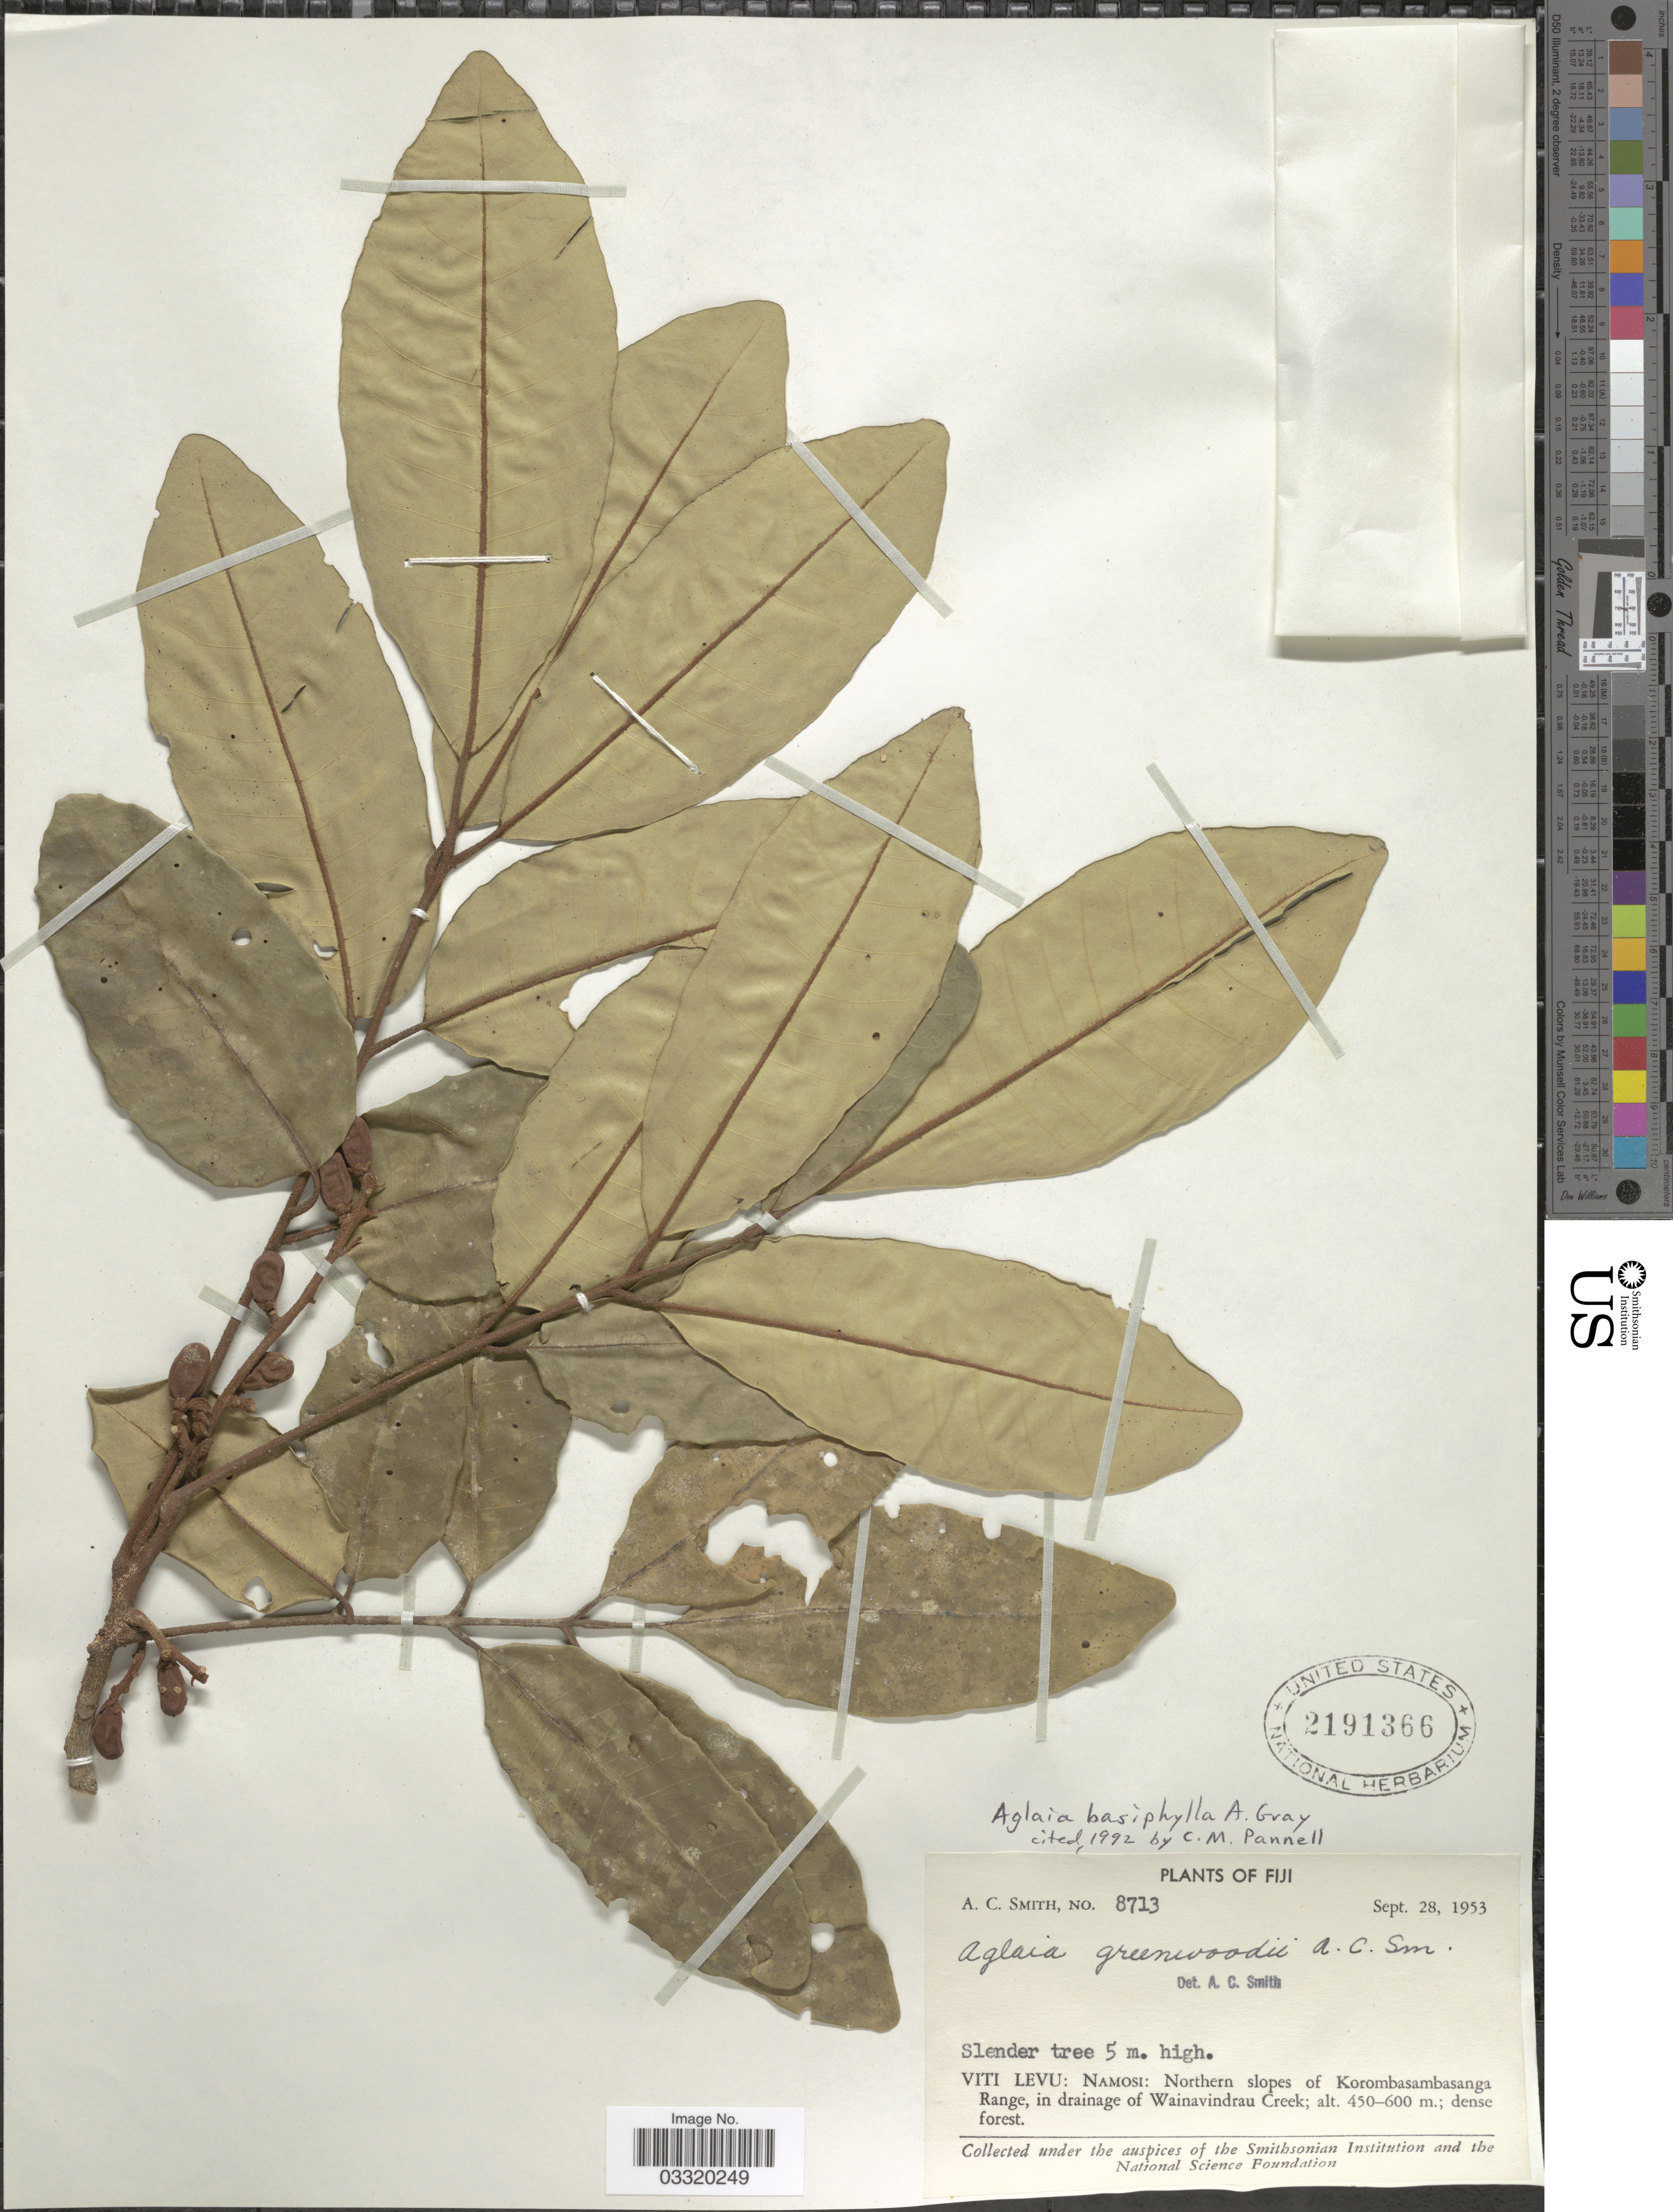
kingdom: Plantae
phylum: Tracheophyta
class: Magnoliopsida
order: Sapindales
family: Meliaceae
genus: Aglaia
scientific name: Aglaia basiphylla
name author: A. Gray in Wilkes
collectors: A. C. Smith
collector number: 8713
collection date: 1953-09-28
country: Fiji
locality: Viti Levu: Namosi: Northern slopes of Korombasambasanga Range, in drainage of Wainavindrau Creek.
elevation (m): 450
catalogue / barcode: US 2191366